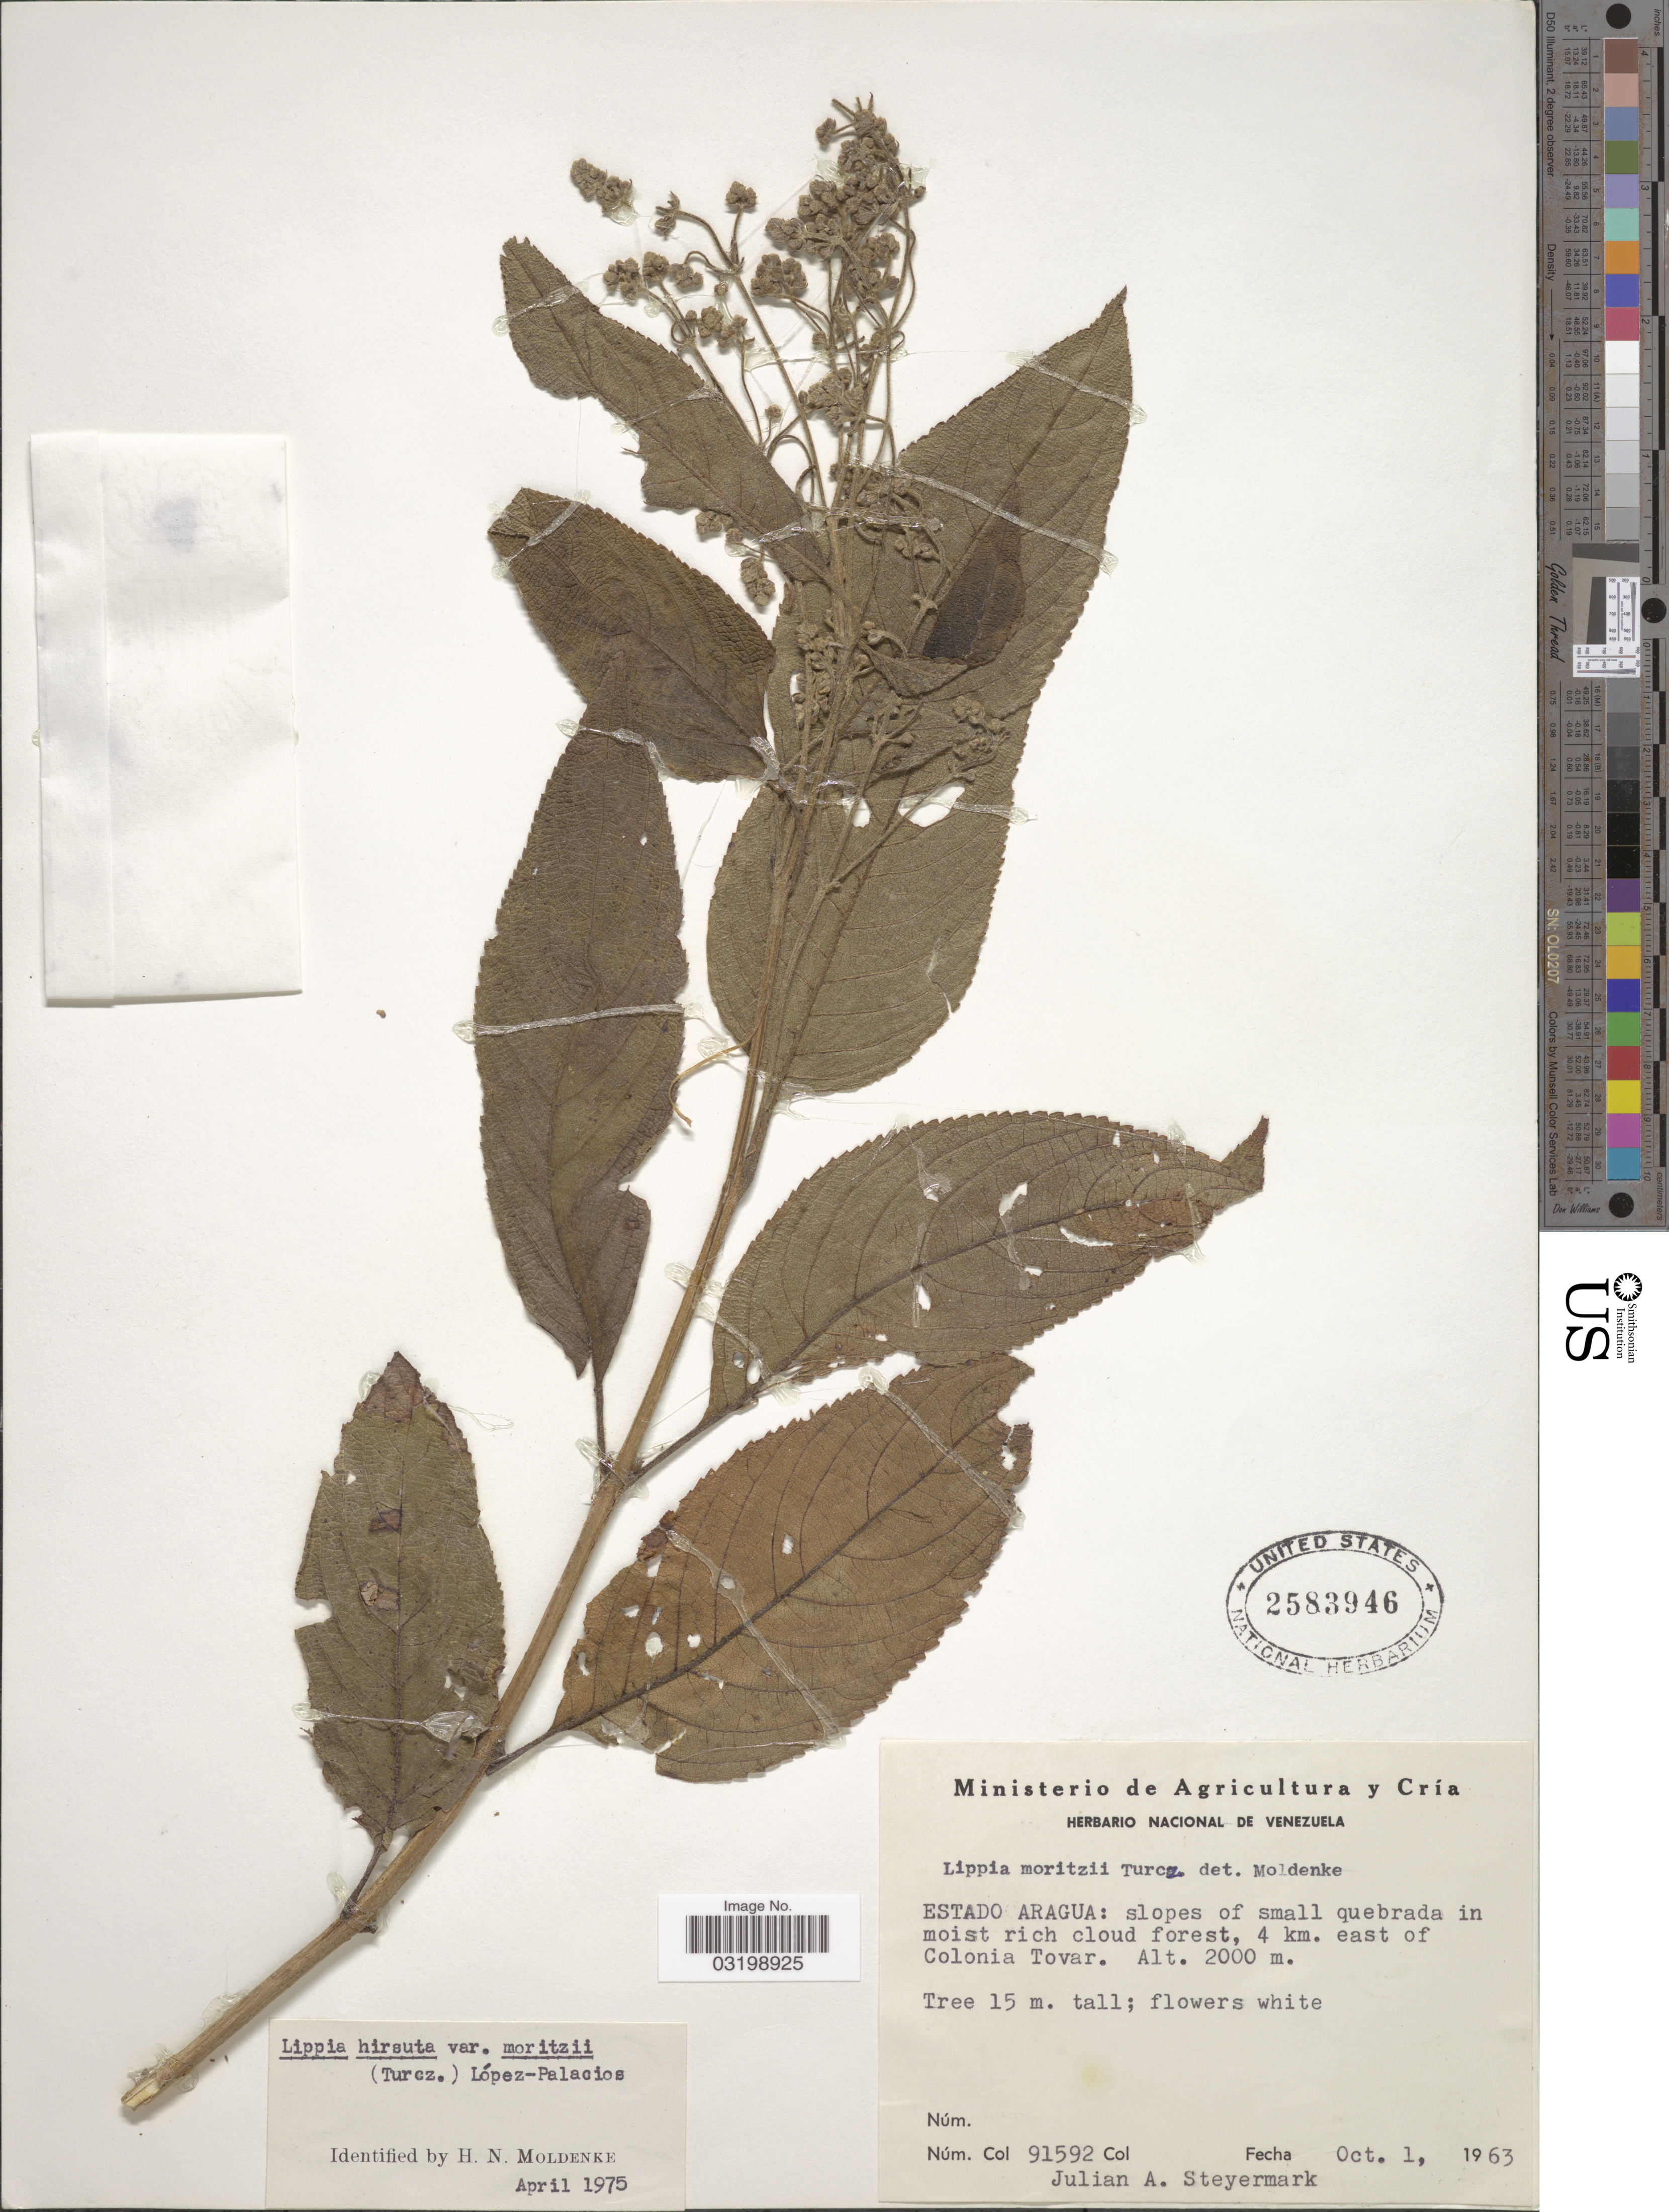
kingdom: Plantae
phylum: Tracheophyta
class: Magnoliopsida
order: Lamiales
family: Verbenaceae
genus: Lippia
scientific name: Lippia hirsuta var. moritzii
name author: L.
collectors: J. Steyermark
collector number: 91592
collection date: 1963-10-01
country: Venezuela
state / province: Aragua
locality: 4 km. east of Colonia Tovar.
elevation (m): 2000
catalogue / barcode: US 2583946